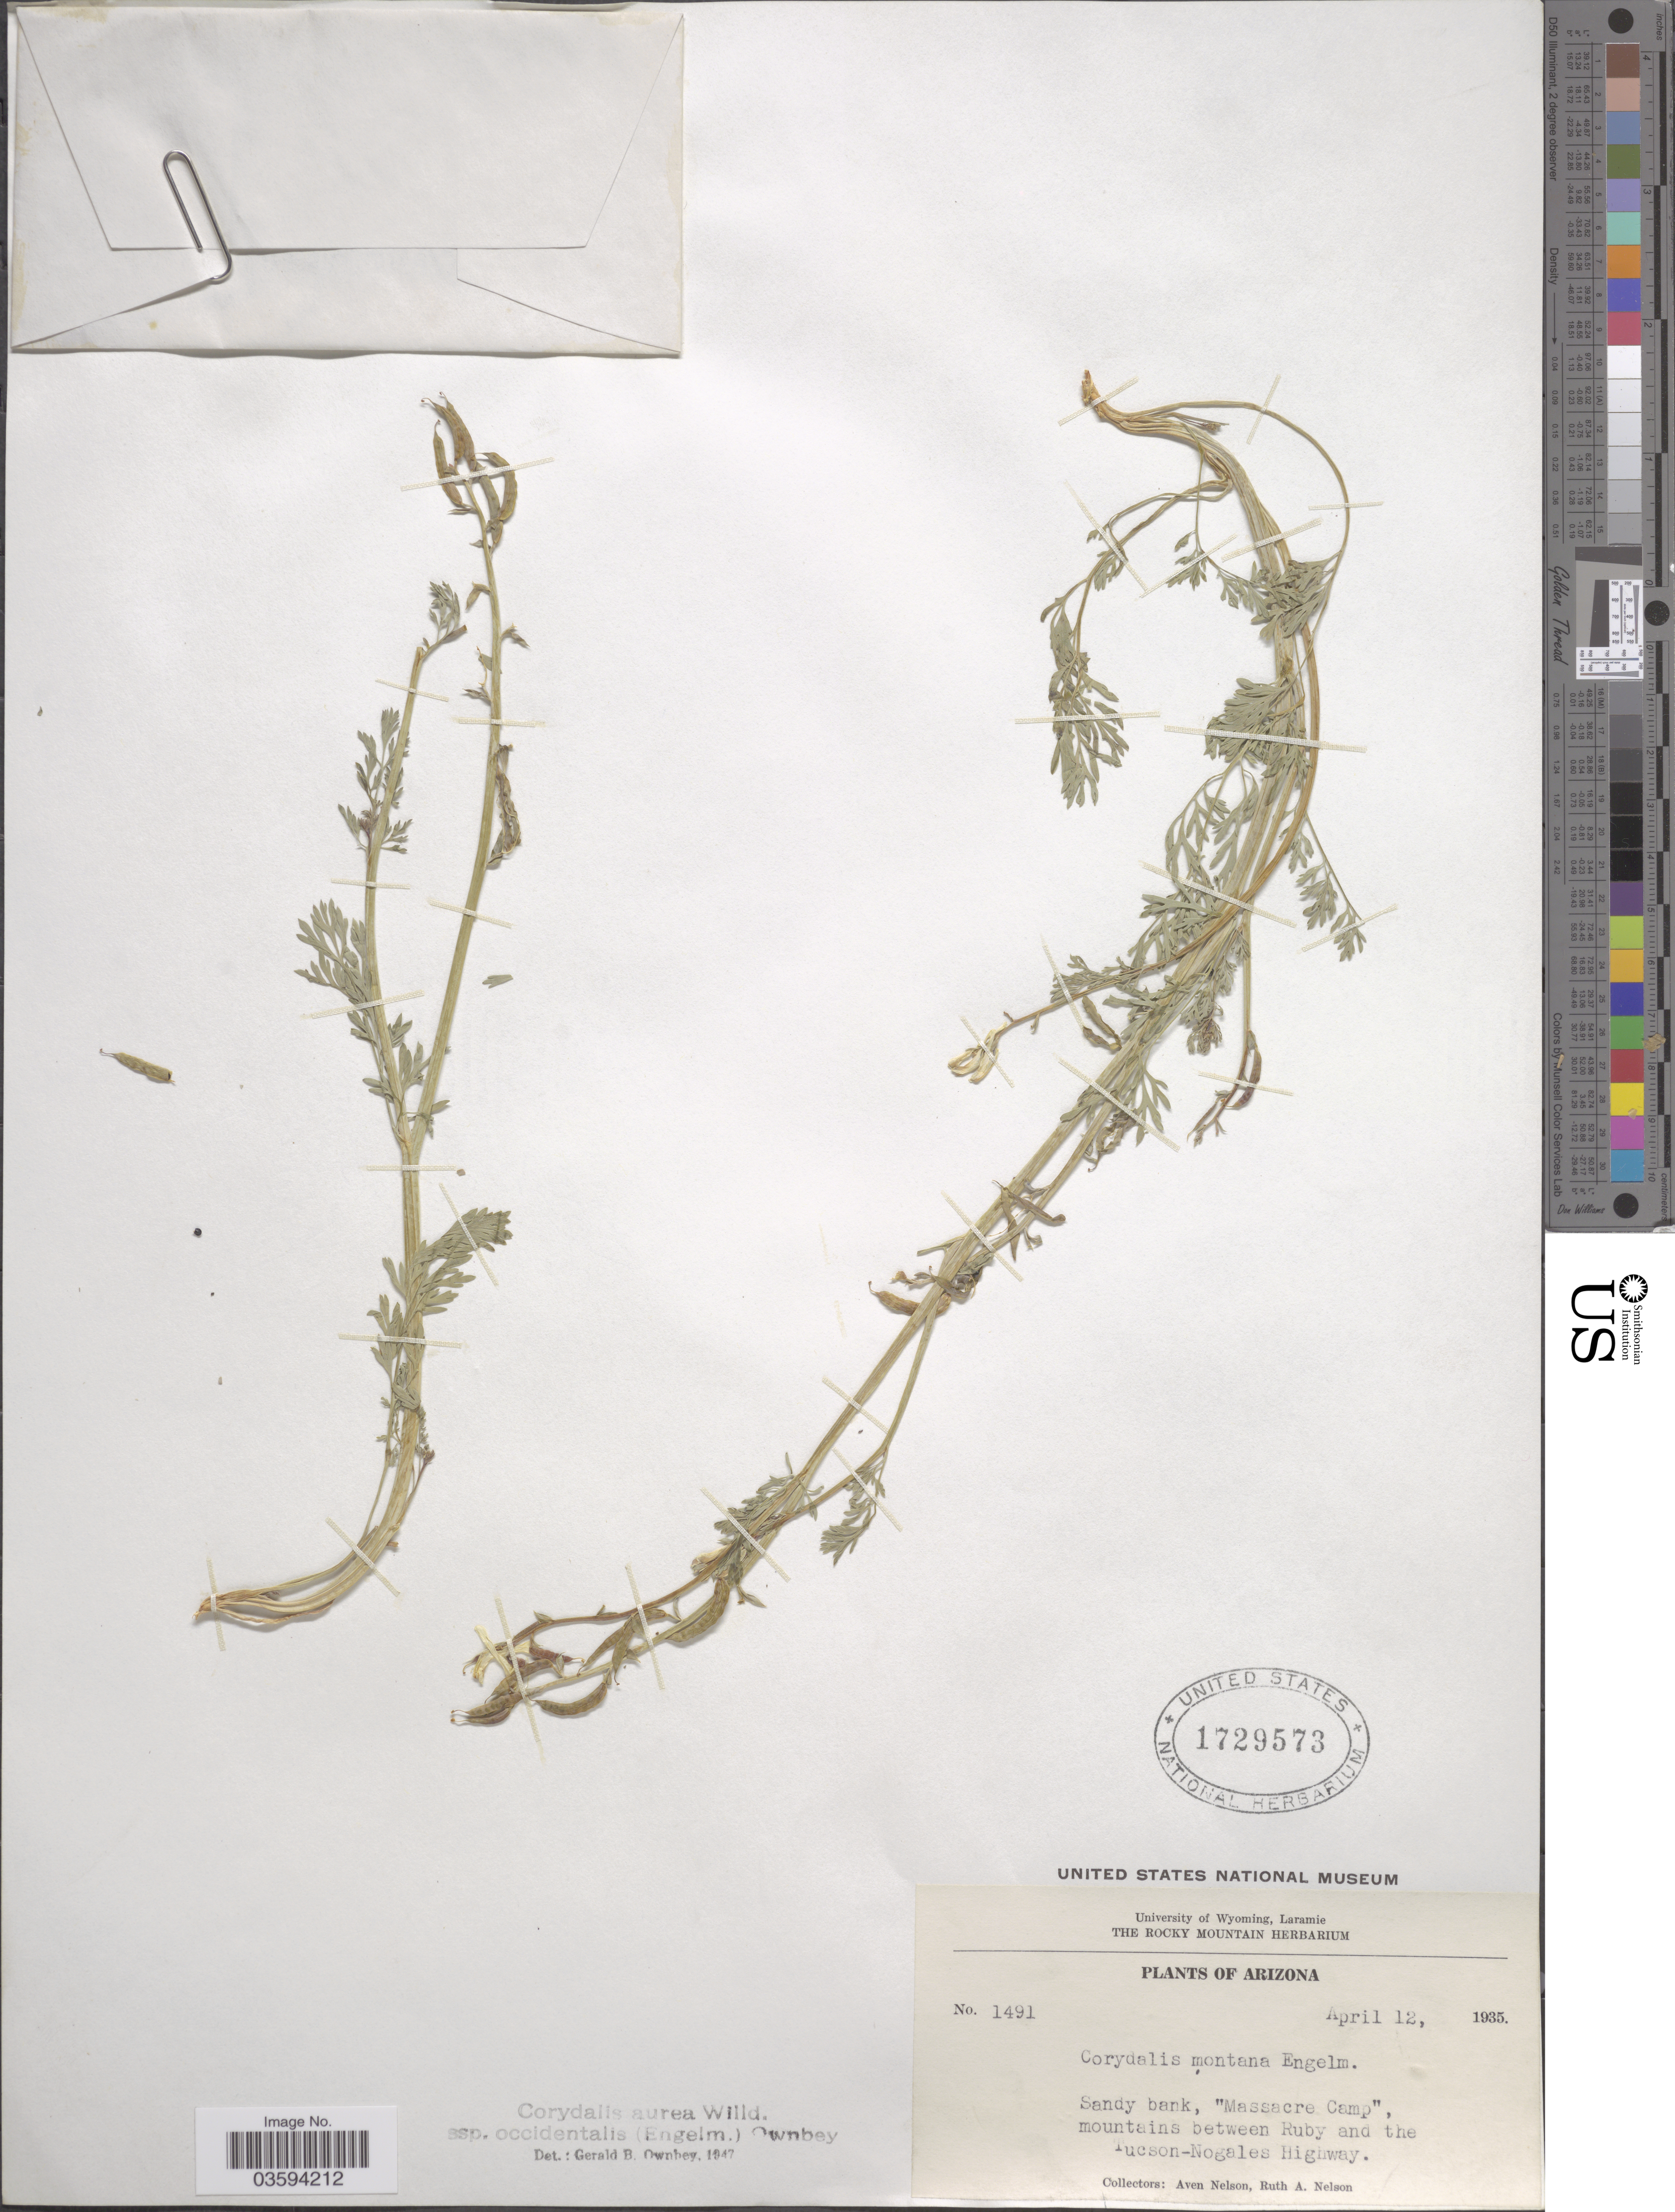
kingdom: Plantae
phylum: Tracheophyta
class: Magnoliopsida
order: Ranunculales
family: Papaveraceae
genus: Corydalis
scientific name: Corydalis aurea subsp. occidentalis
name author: Willd.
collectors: A. Nelson & R. A. Nelson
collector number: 1491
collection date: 1935-04-12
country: United States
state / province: Arizona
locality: Sandy bank, "Massacre Camp", mountains between Ruby and the Tucson-Nogales Highway.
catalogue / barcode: US 1729573